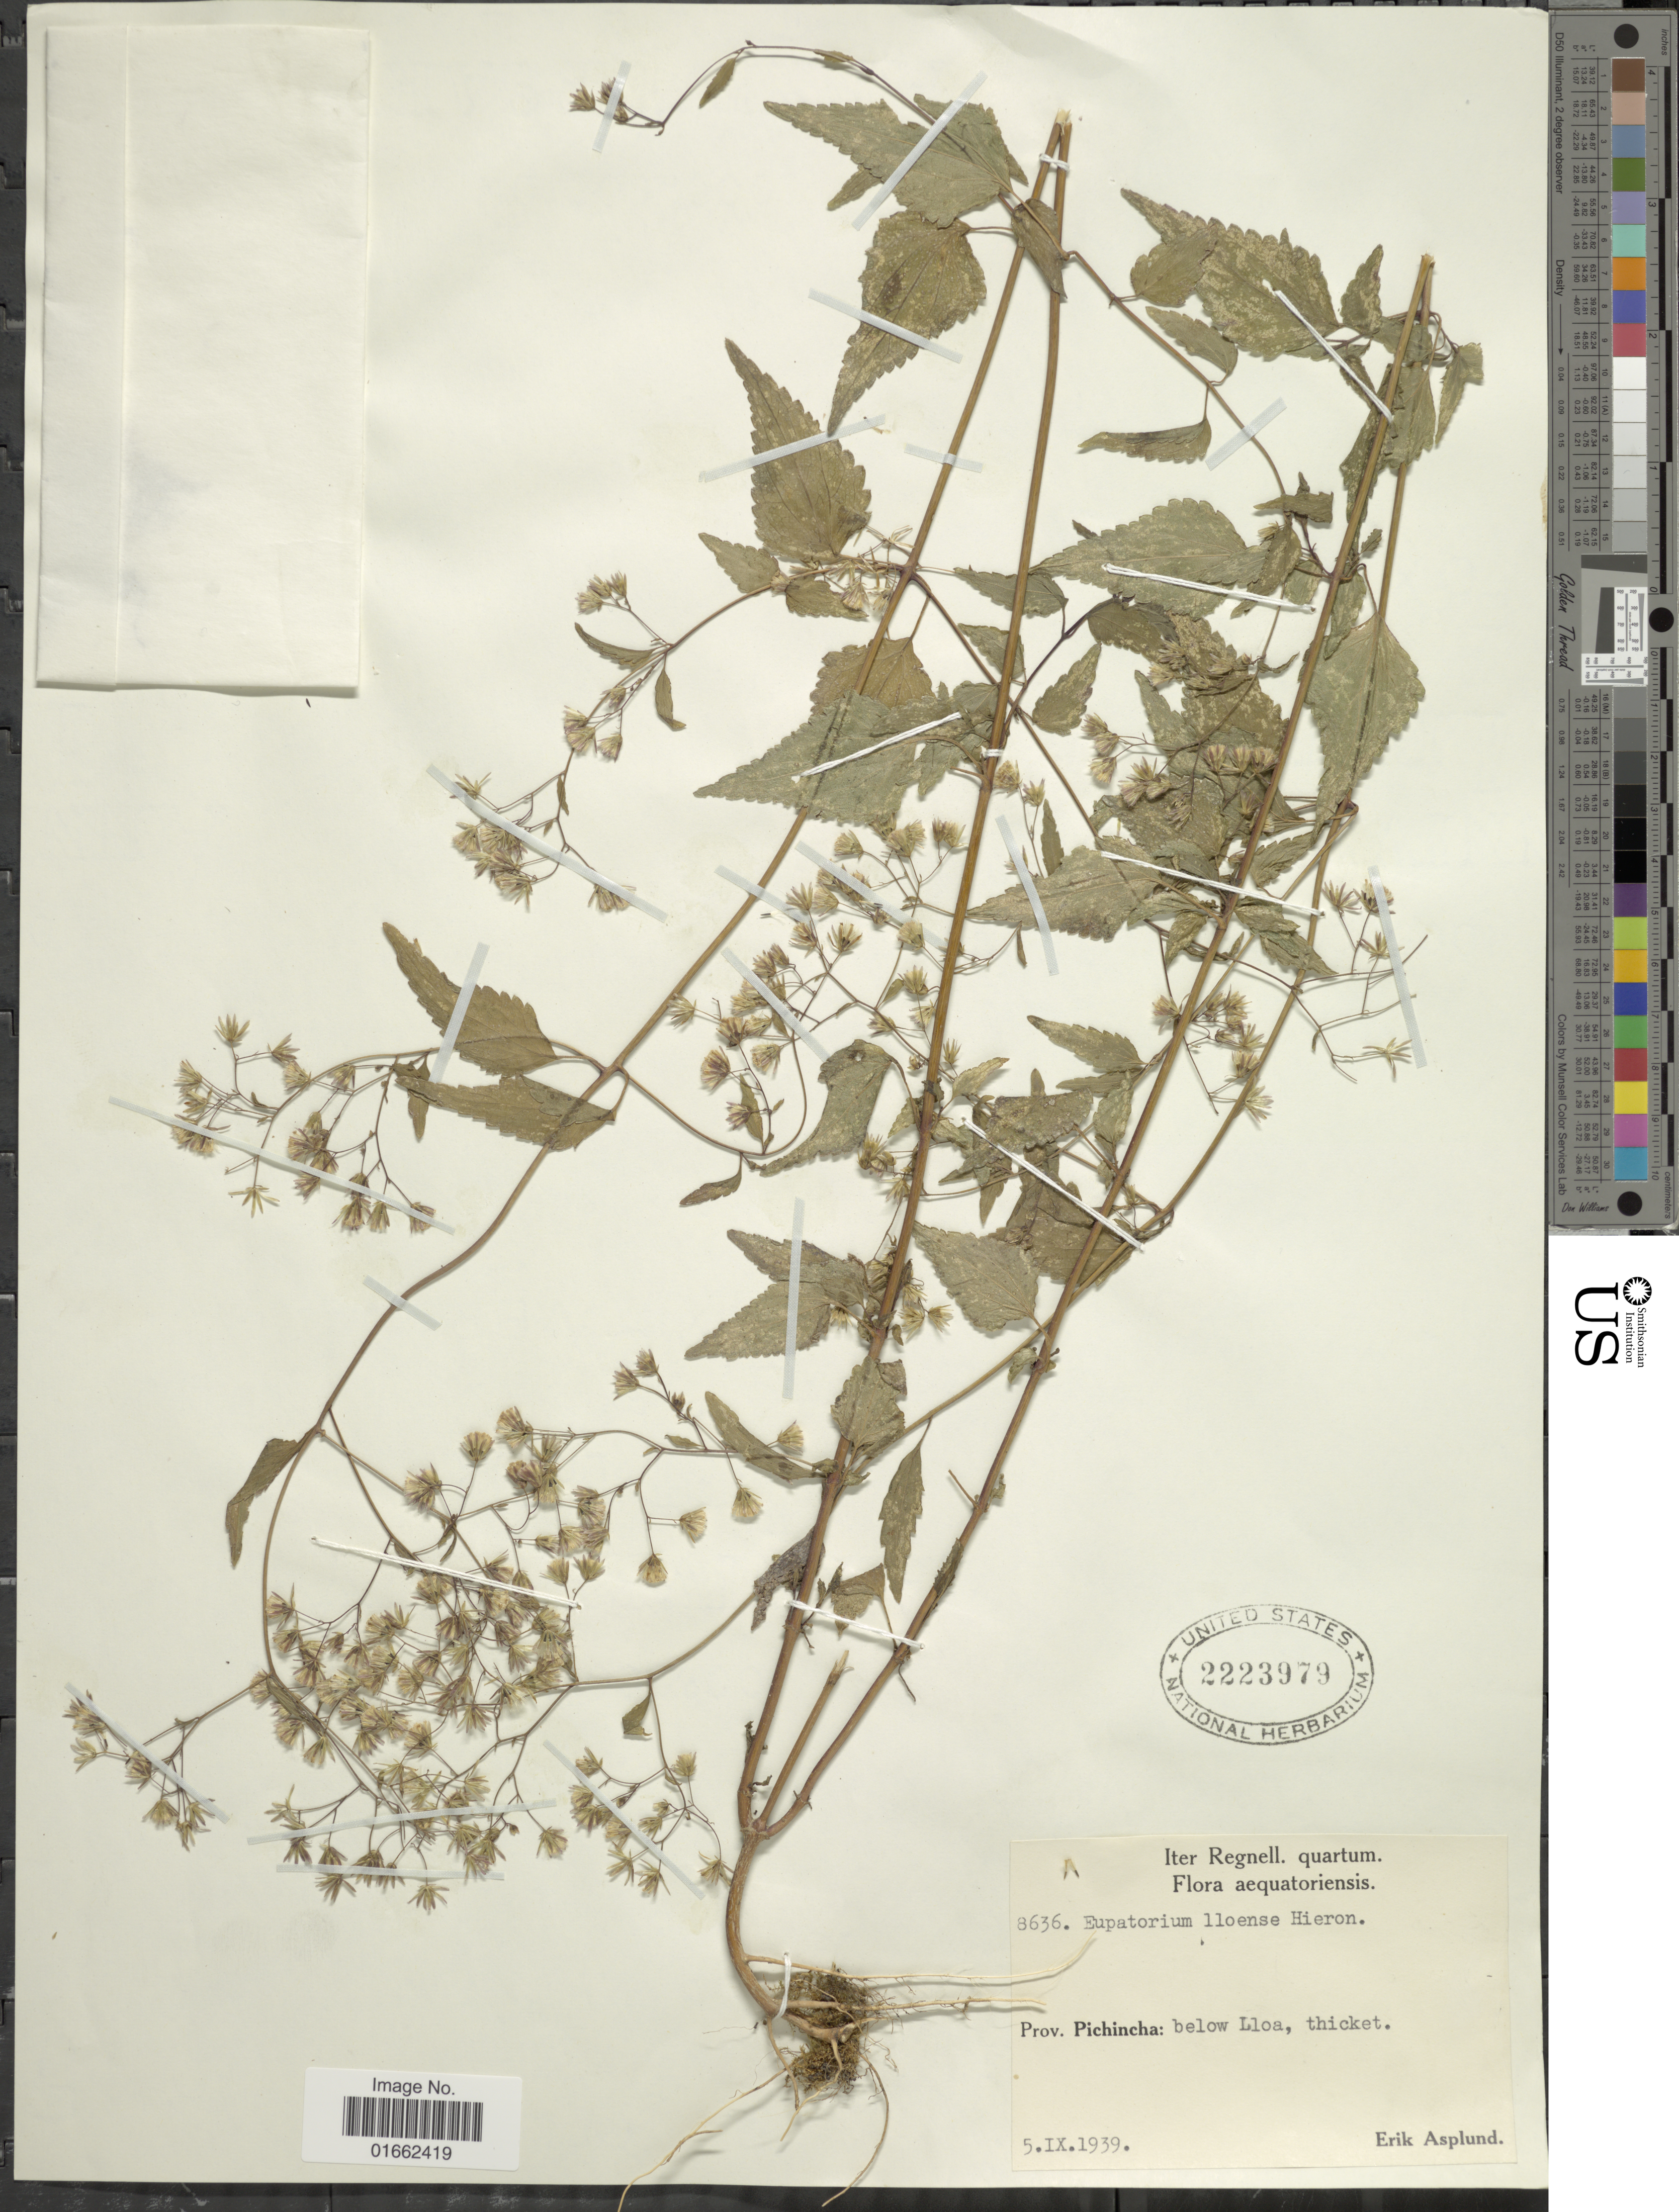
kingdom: Plantae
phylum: Tracheophyta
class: Magnoliopsida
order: Asterales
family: Asteraceae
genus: Fleischmannia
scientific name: Fleischmannia lloensis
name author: (Hieron.) R.M. King & H. Rob.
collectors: E. Asplund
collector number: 8636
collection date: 1939-09-05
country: Ecuador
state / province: Pichincha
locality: Prov. Pichincha: below Lloa, thicket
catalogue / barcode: US 2223979